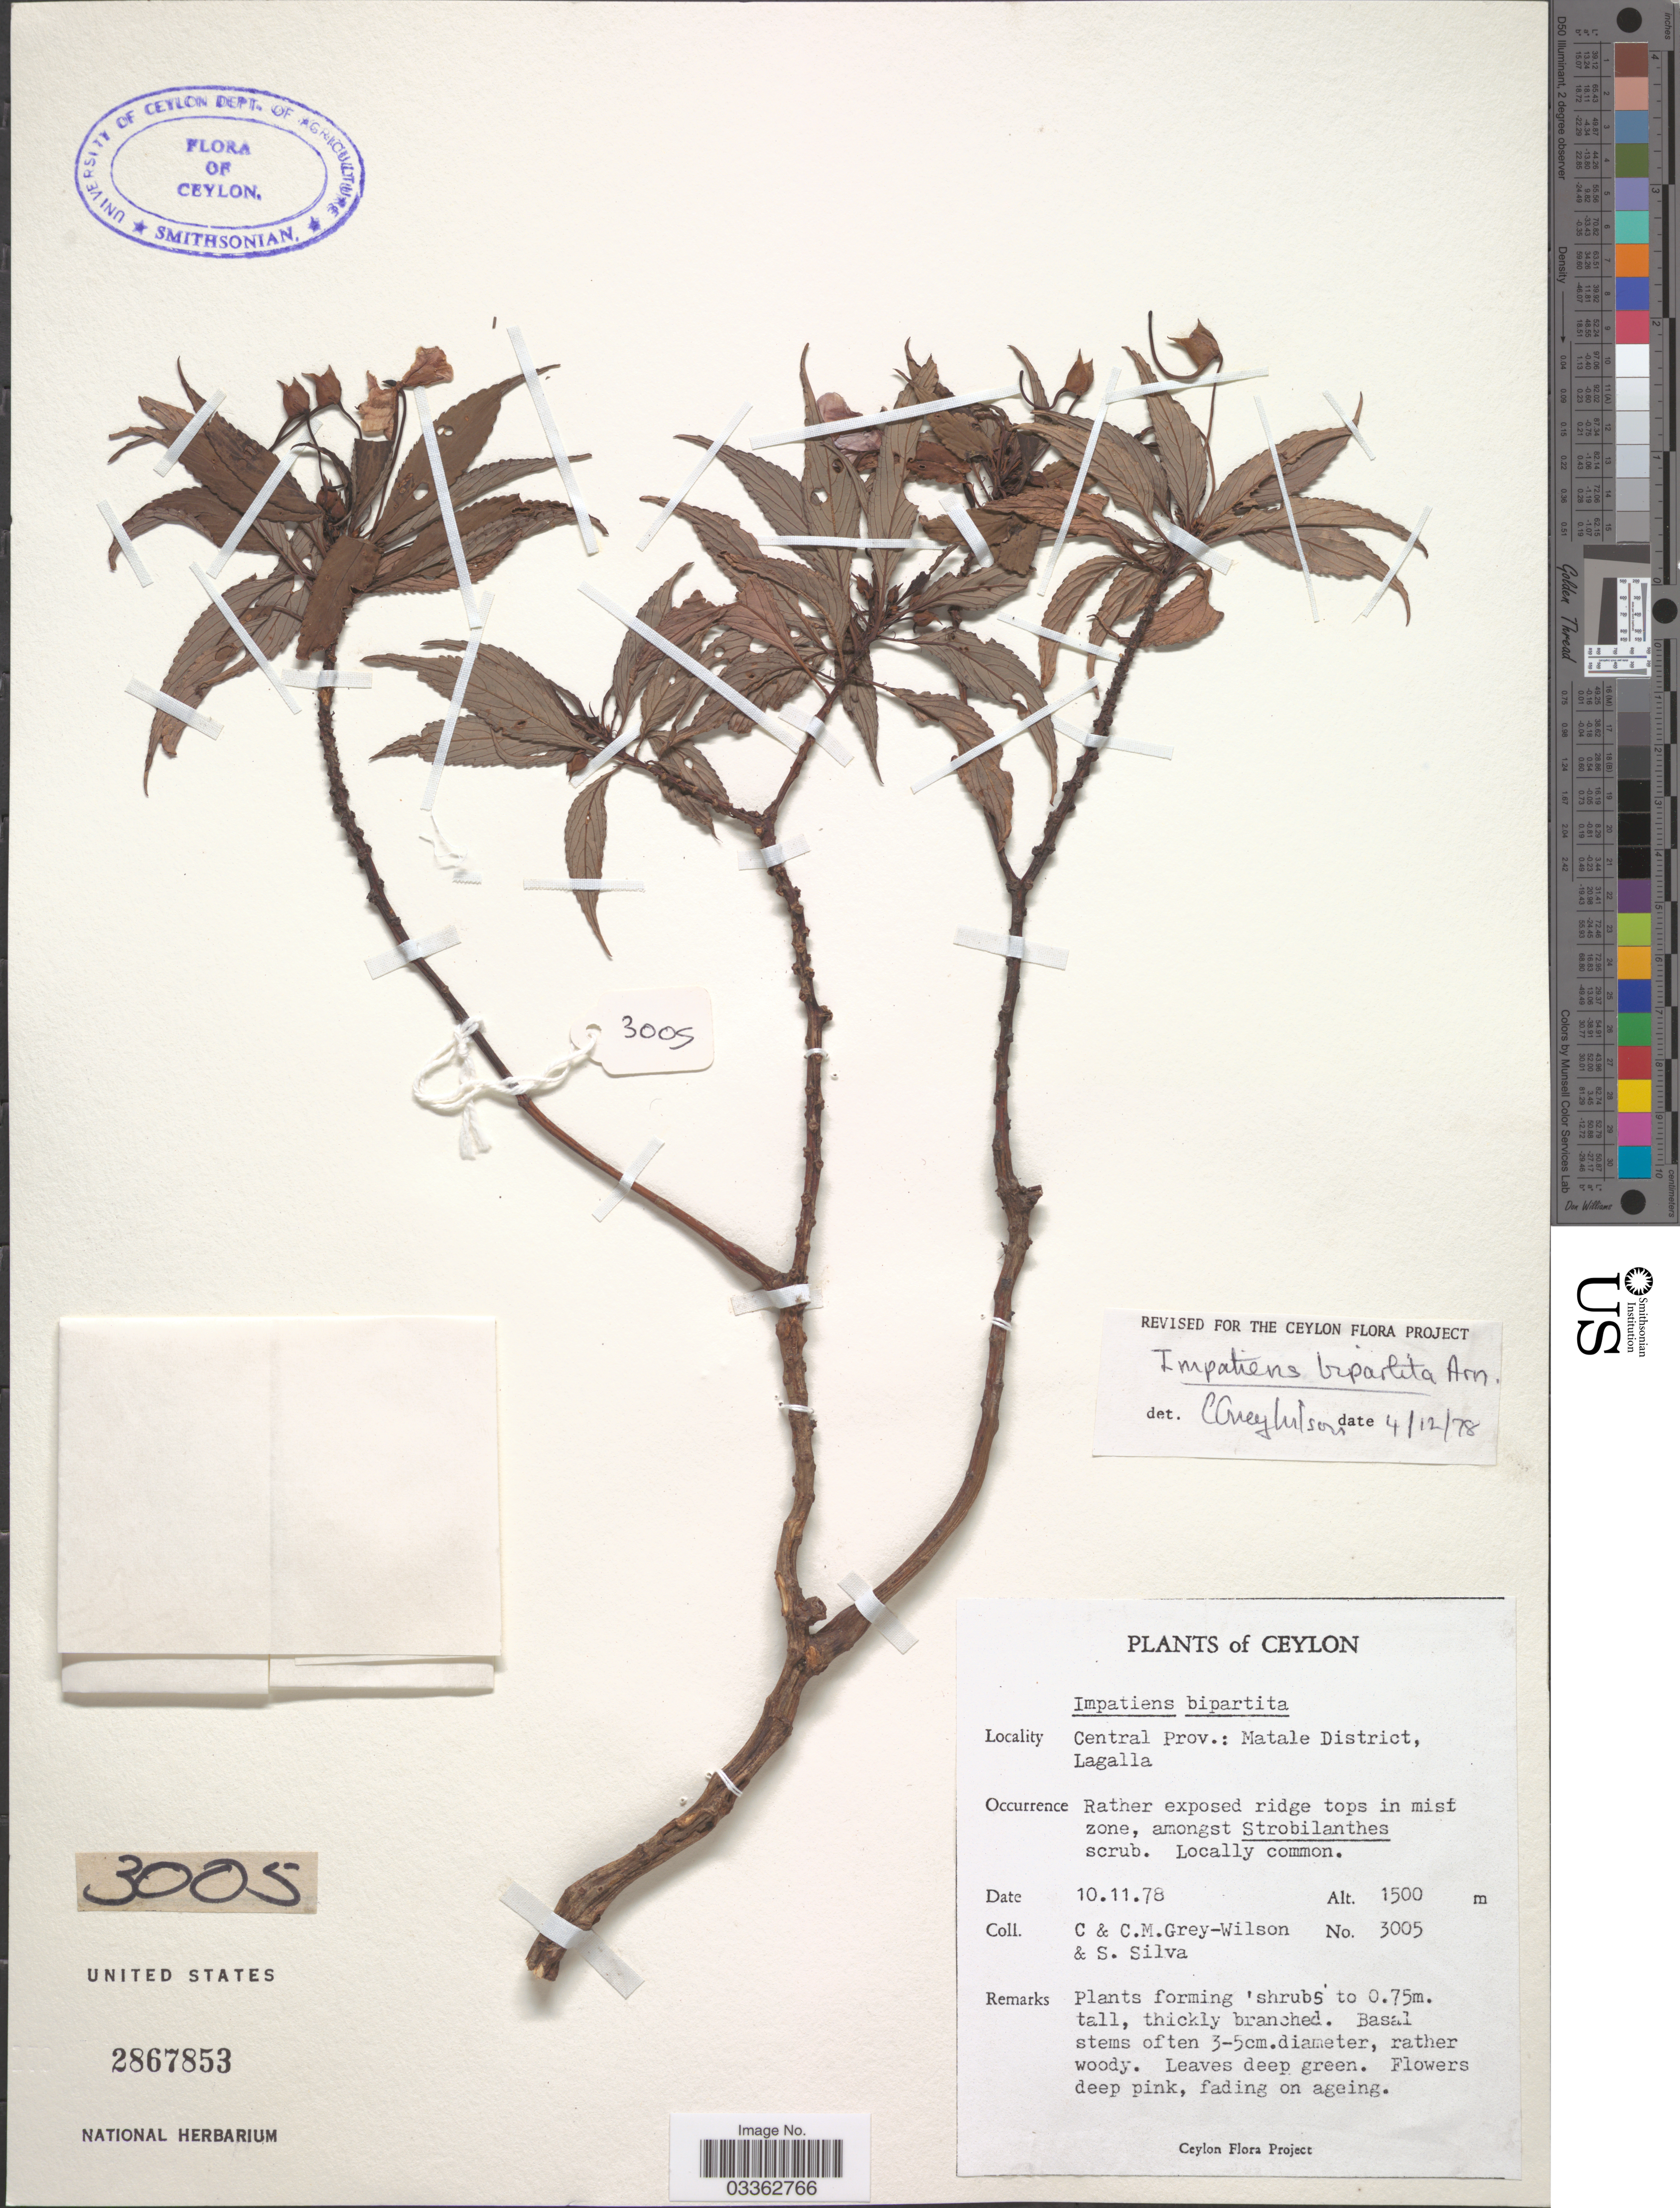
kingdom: Plantae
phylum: Tracheophyta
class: Magnoliopsida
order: Ericales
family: Balsaminaceae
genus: Impatiens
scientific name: Impatiens bipartita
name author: Arn.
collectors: C. Grey-Wilson, C. Grey-Wilson & S. Silva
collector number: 3005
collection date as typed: Transcribed d/m/y: 10/11/78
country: Sri Lanka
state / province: Central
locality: Ceylon. Matale District, Lagalla.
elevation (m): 1500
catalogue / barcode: US 2867853